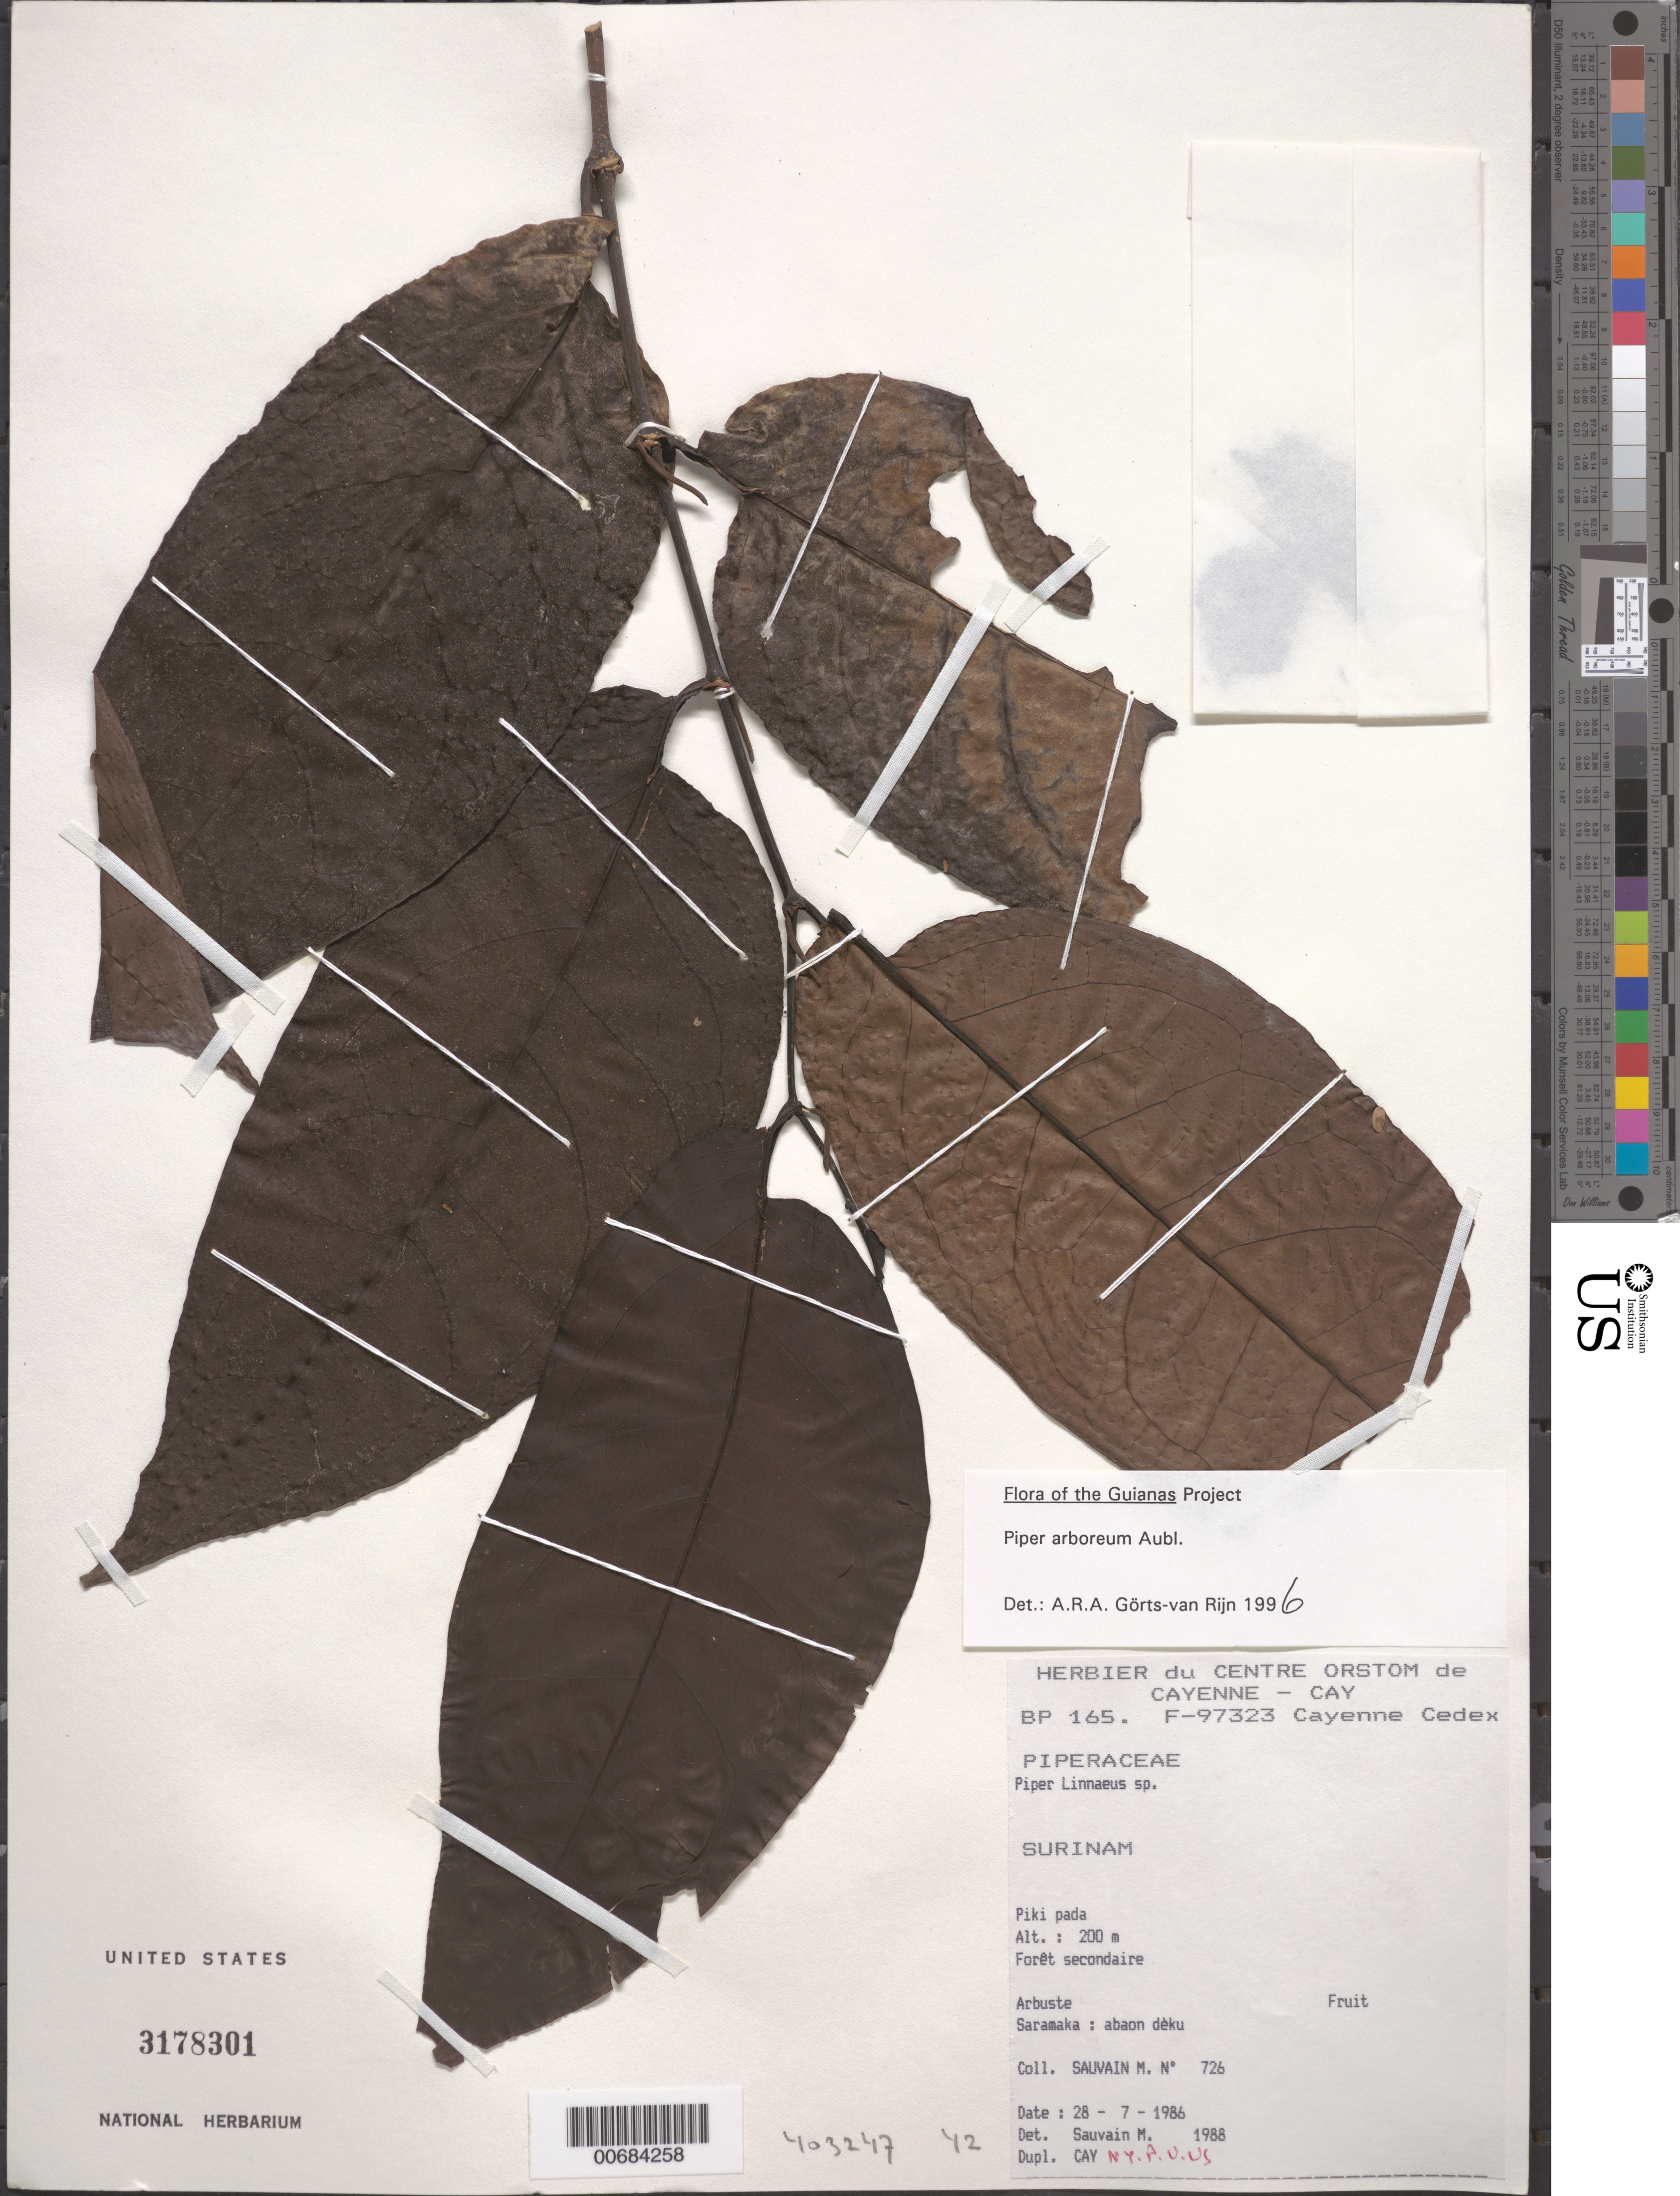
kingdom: Plantae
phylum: Tracheophyta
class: Magnoliopsida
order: Piperales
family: Piperaceae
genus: Piper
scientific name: Piper arboreum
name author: Aubl.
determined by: Görts-van Rijn, A. R. A.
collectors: M. Sauvain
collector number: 726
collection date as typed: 28-Jul-86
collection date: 1986-07-28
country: Suriname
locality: Piki pada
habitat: Secondary forest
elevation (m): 200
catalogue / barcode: US 3178301